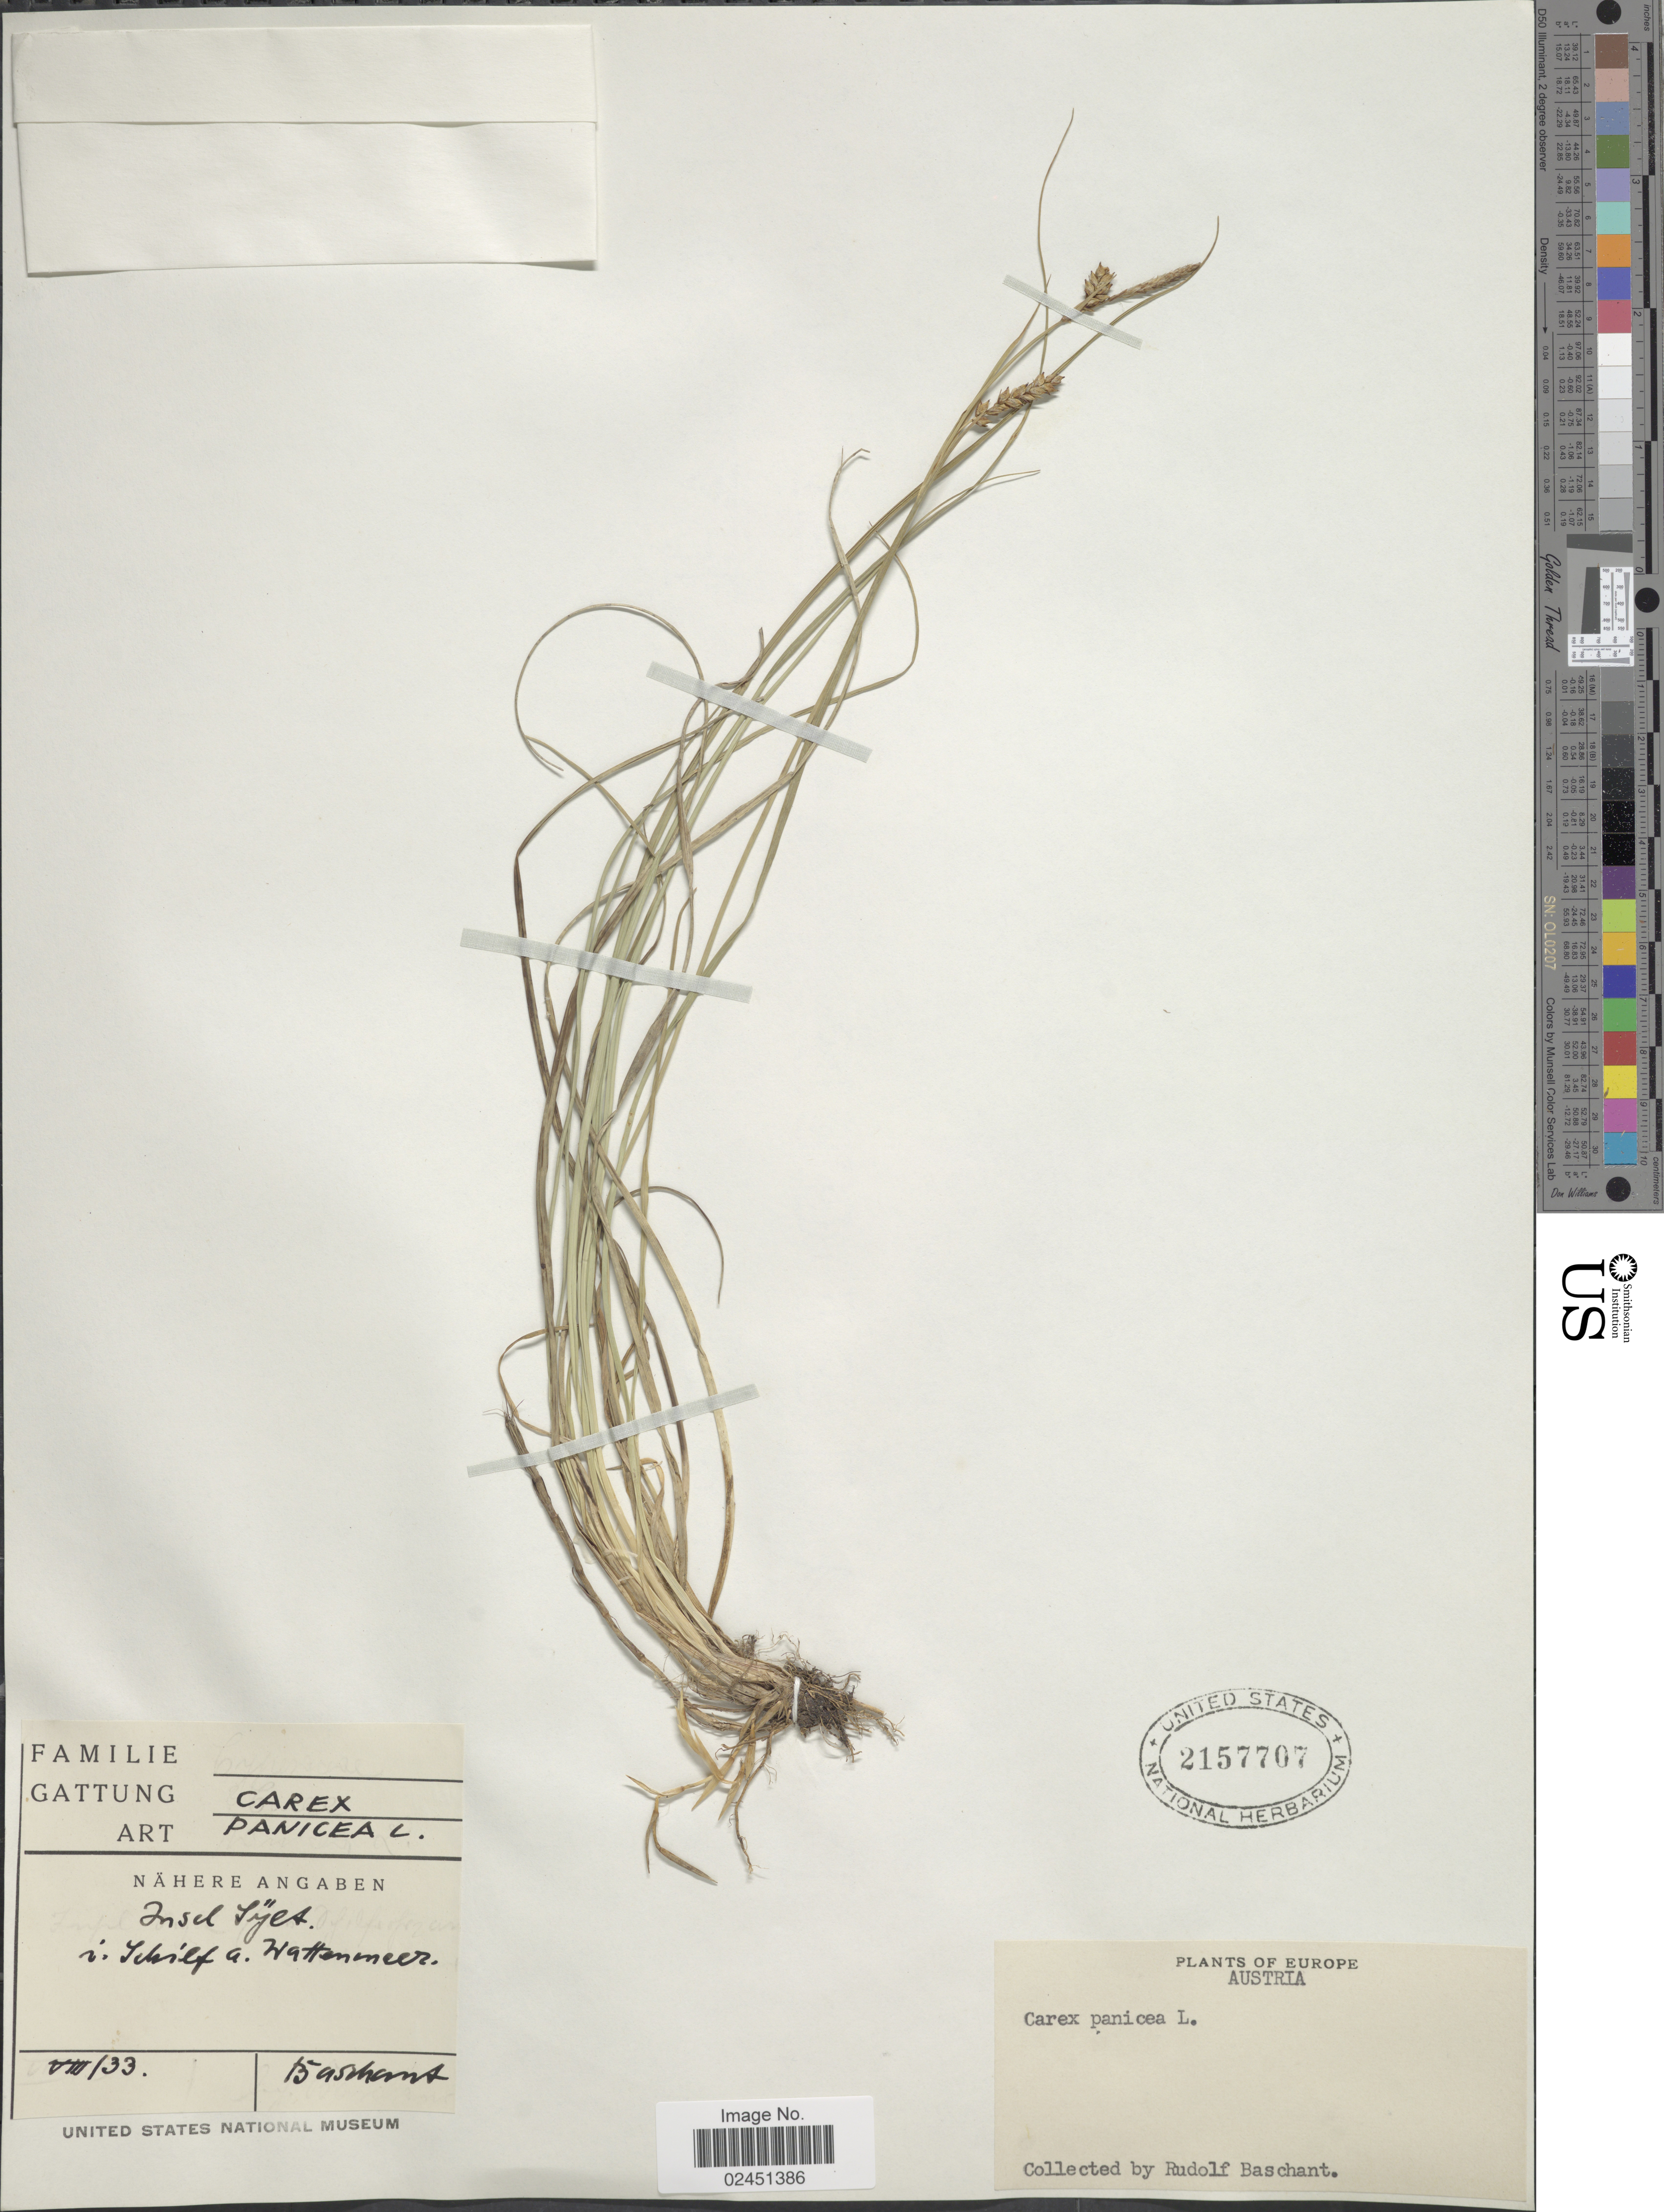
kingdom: Plantae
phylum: Tracheophyta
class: Liliopsida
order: Poales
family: Cyperaceae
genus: Carex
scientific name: Carex panicea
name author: L.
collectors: R. Baschant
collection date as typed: Transcribed d/m/y: /7/33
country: Austria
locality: Nahere Angabem, Insul Syes [unsure placement] [interpreted]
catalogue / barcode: US 2157707